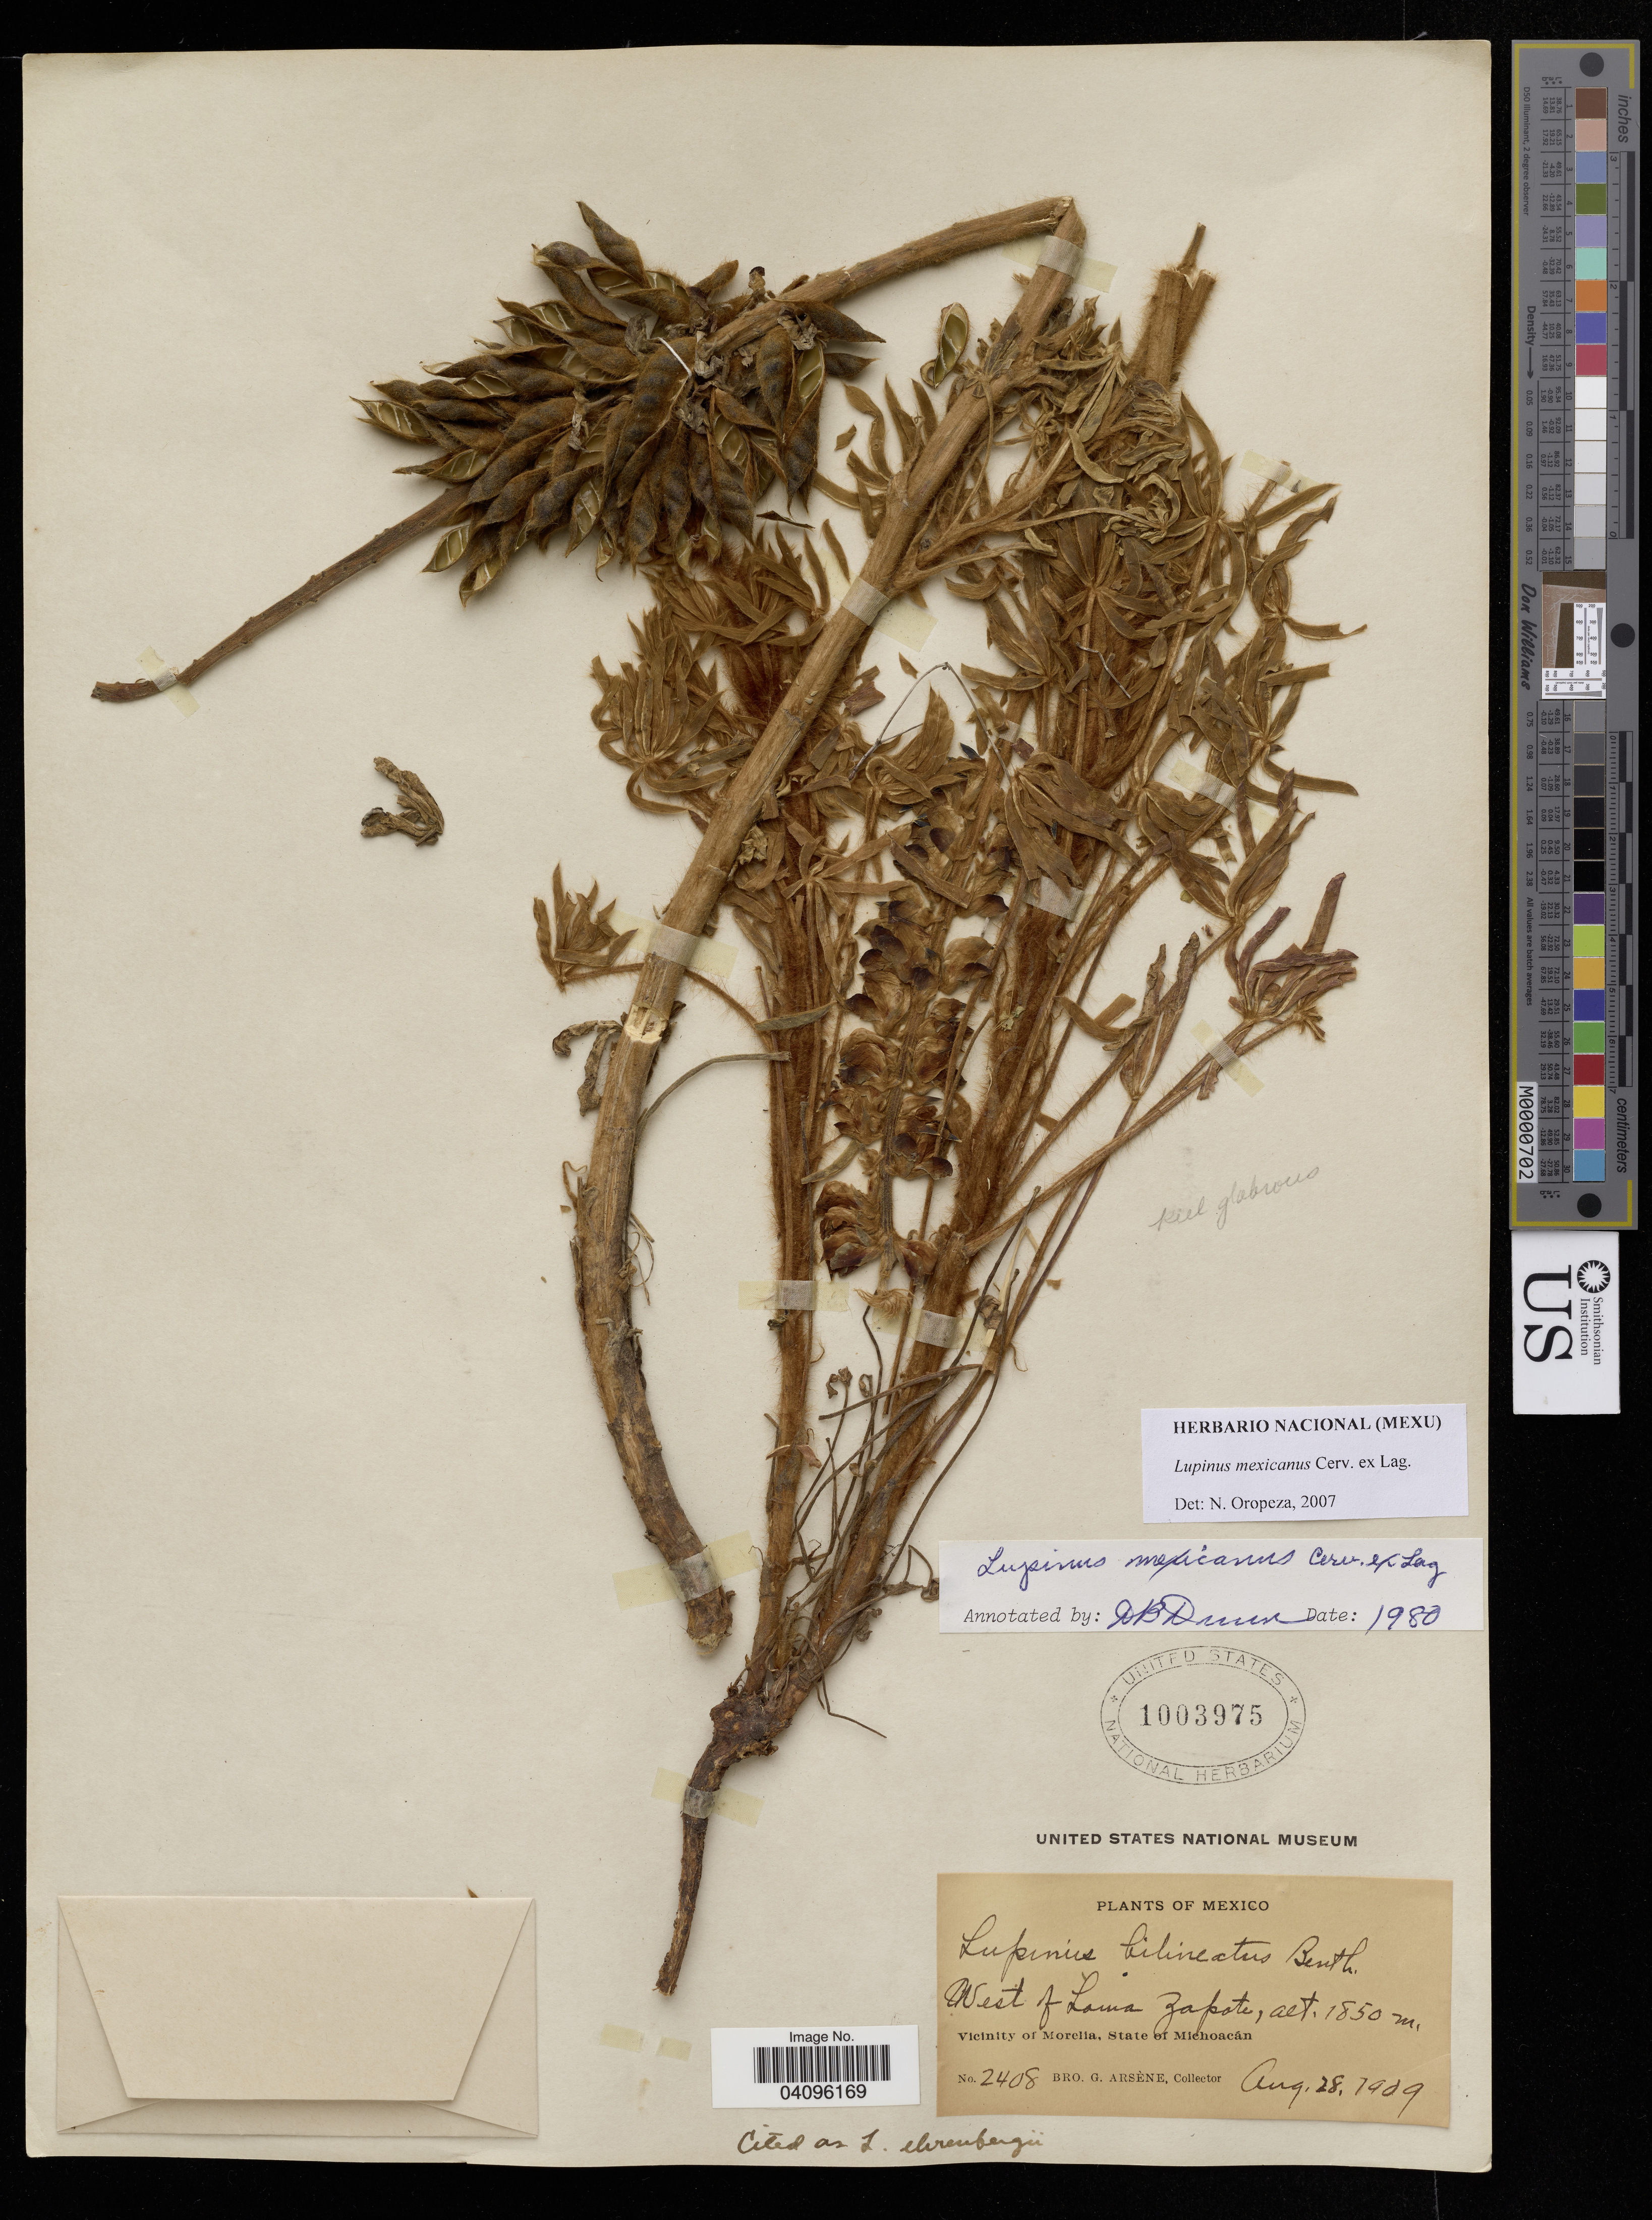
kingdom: Plantae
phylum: Tracheophyta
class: Magnoliopsida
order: Fabales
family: Fabaceae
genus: Lupinus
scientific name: Lupinus mexicanus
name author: Cerv. ex Lag.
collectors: Bro. G. Arsène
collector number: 2408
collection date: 1909-08-28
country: Mexico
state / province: Michoacán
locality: West of Lama Zapate. Vicinity of Morelia.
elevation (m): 1850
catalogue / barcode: US 1003975